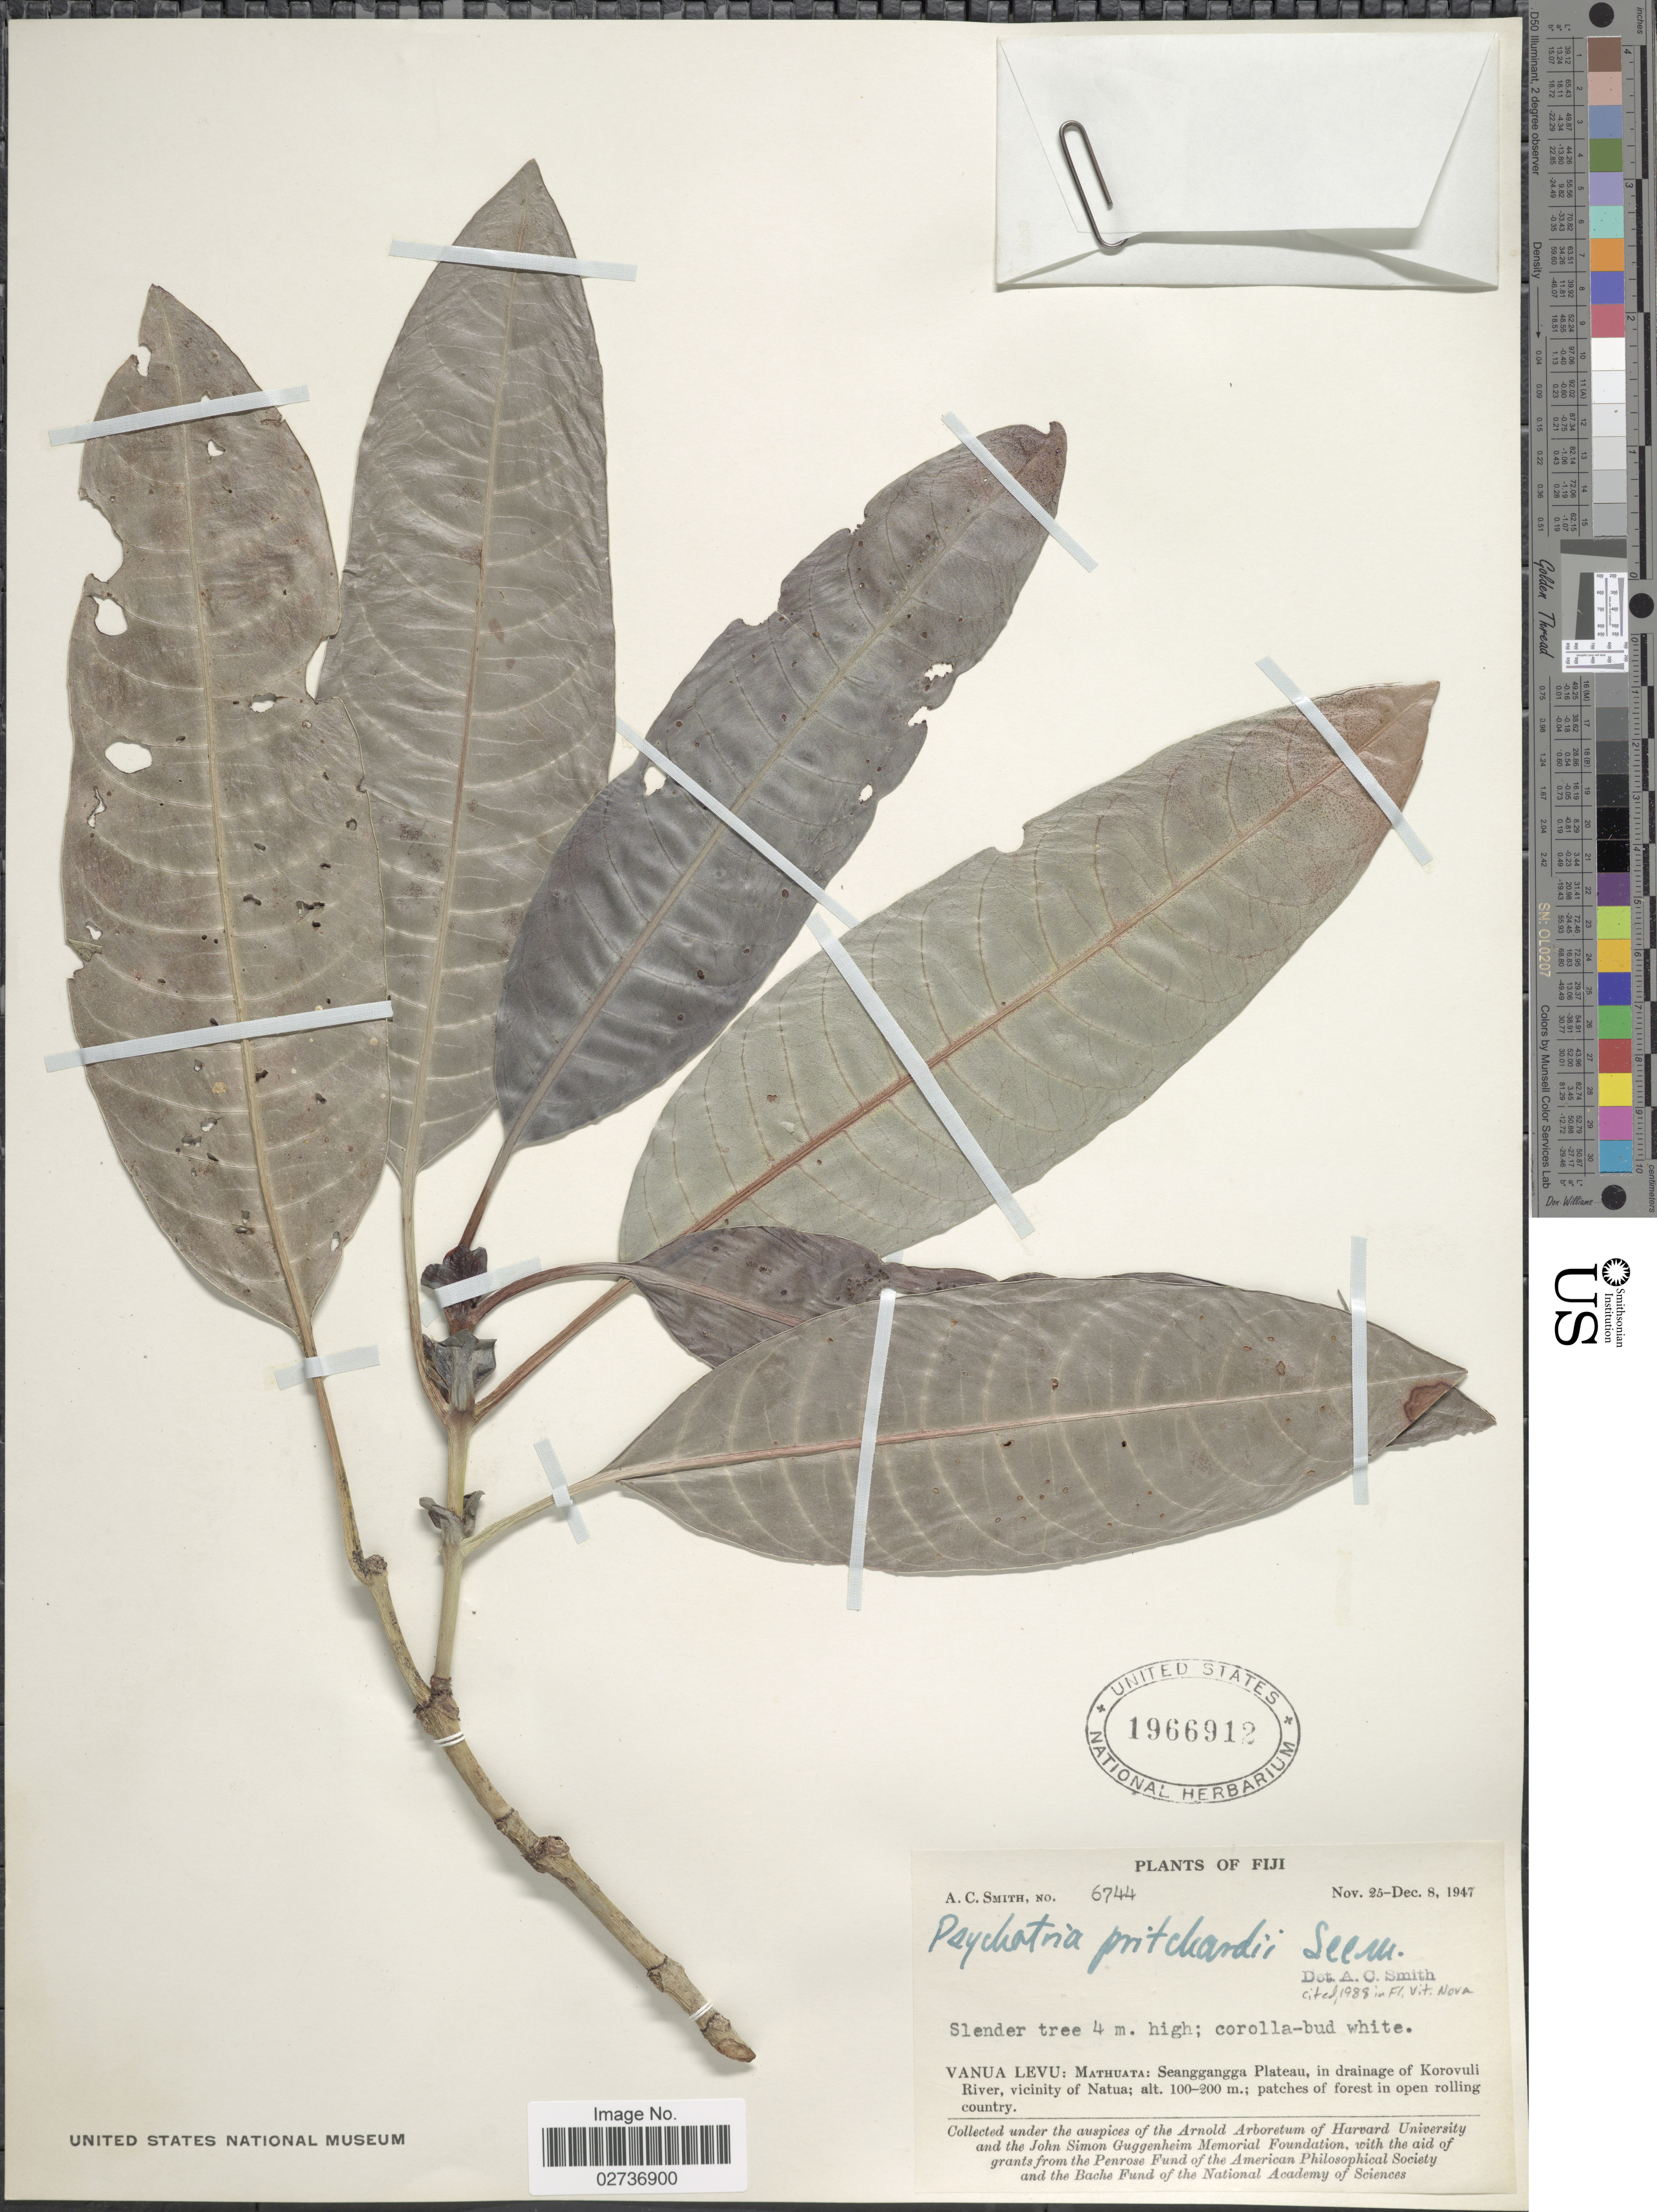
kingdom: Plantae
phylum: Tracheophyta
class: Magnoliopsida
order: Gentianales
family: Rubiaceae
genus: Psychotria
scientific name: Psychotria pritchardii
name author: Seem.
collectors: A. C. Smith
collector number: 6744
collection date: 1947-11-25/1947-12-08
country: Fiji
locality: Vanua Levu: Mathuata: Seanggangga Plateau, in drainage of Korovuli River, vicinity of Natua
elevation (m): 100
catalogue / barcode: US 1966912